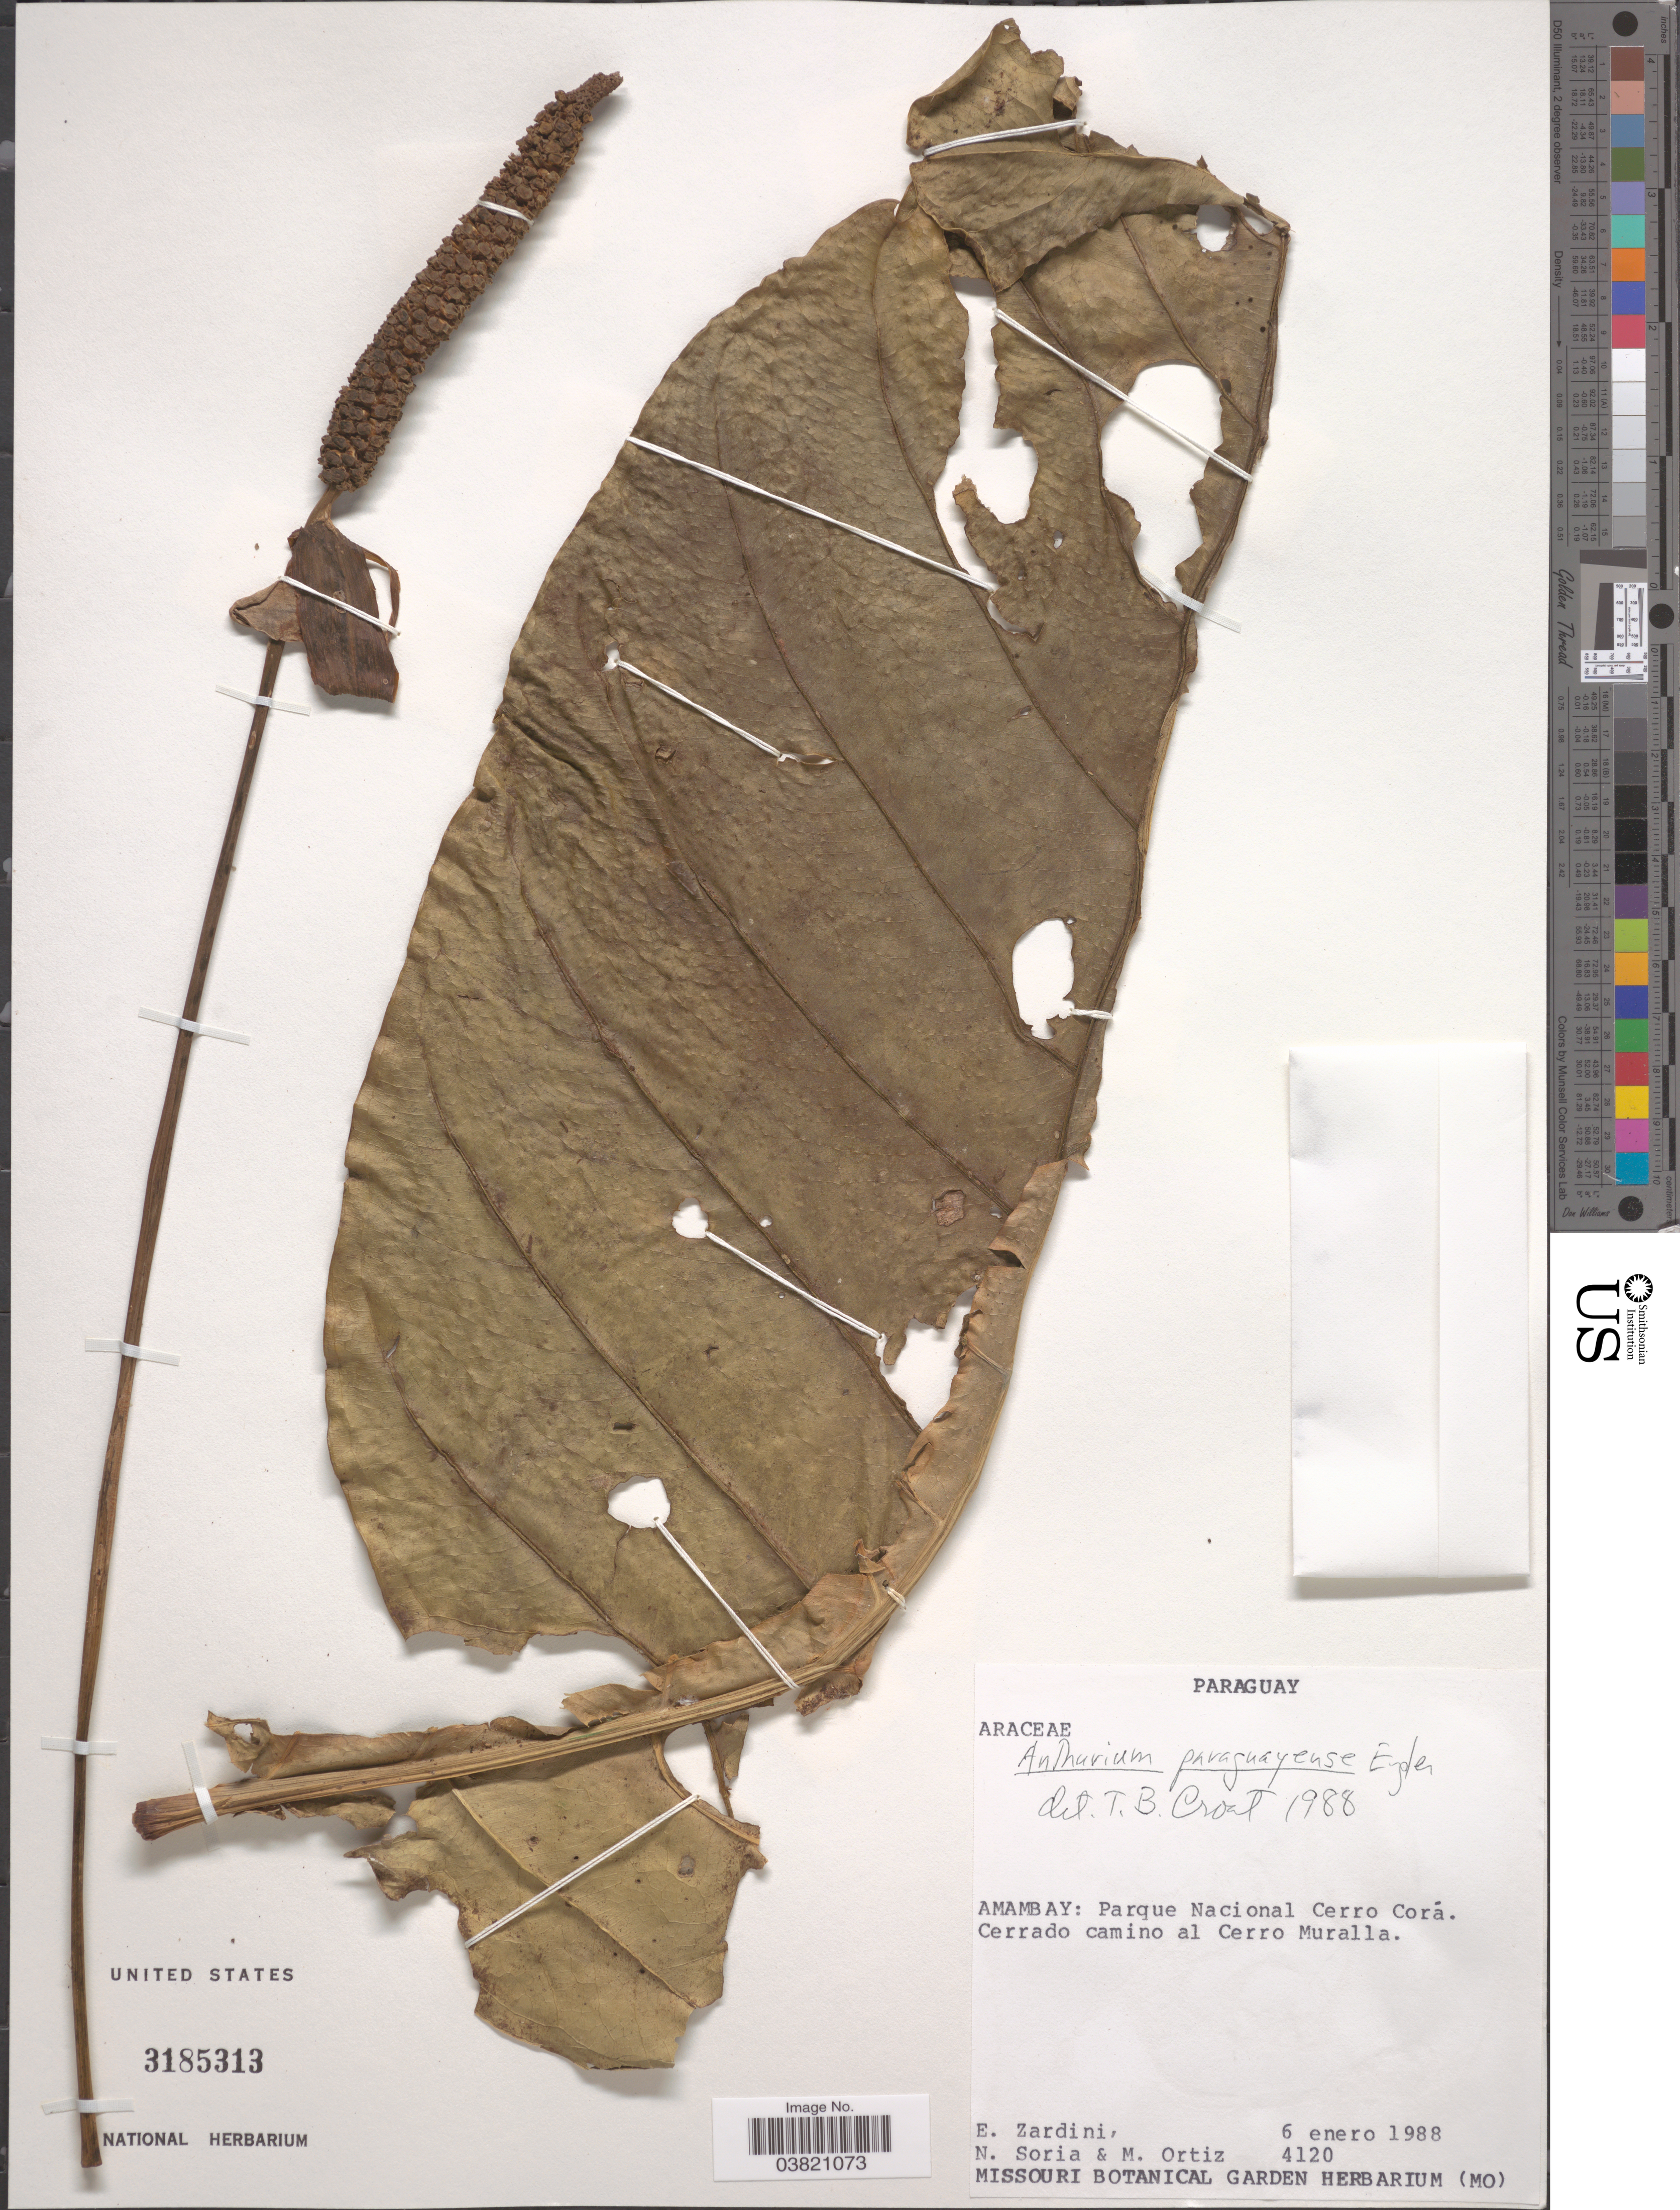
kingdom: Plantae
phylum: Tracheophyta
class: Liliopsida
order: Alismatales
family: Araceae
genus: Anthurium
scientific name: Anthurium paraguayense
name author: Engl.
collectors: E. Zardini, N. Soria & M. Ortiz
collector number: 4120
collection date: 1988-01-06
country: Paraguay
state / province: Amambay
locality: Parque Nacional Cerro Corá. Cerrado camino al Cerro Muralla.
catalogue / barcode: US 3185313